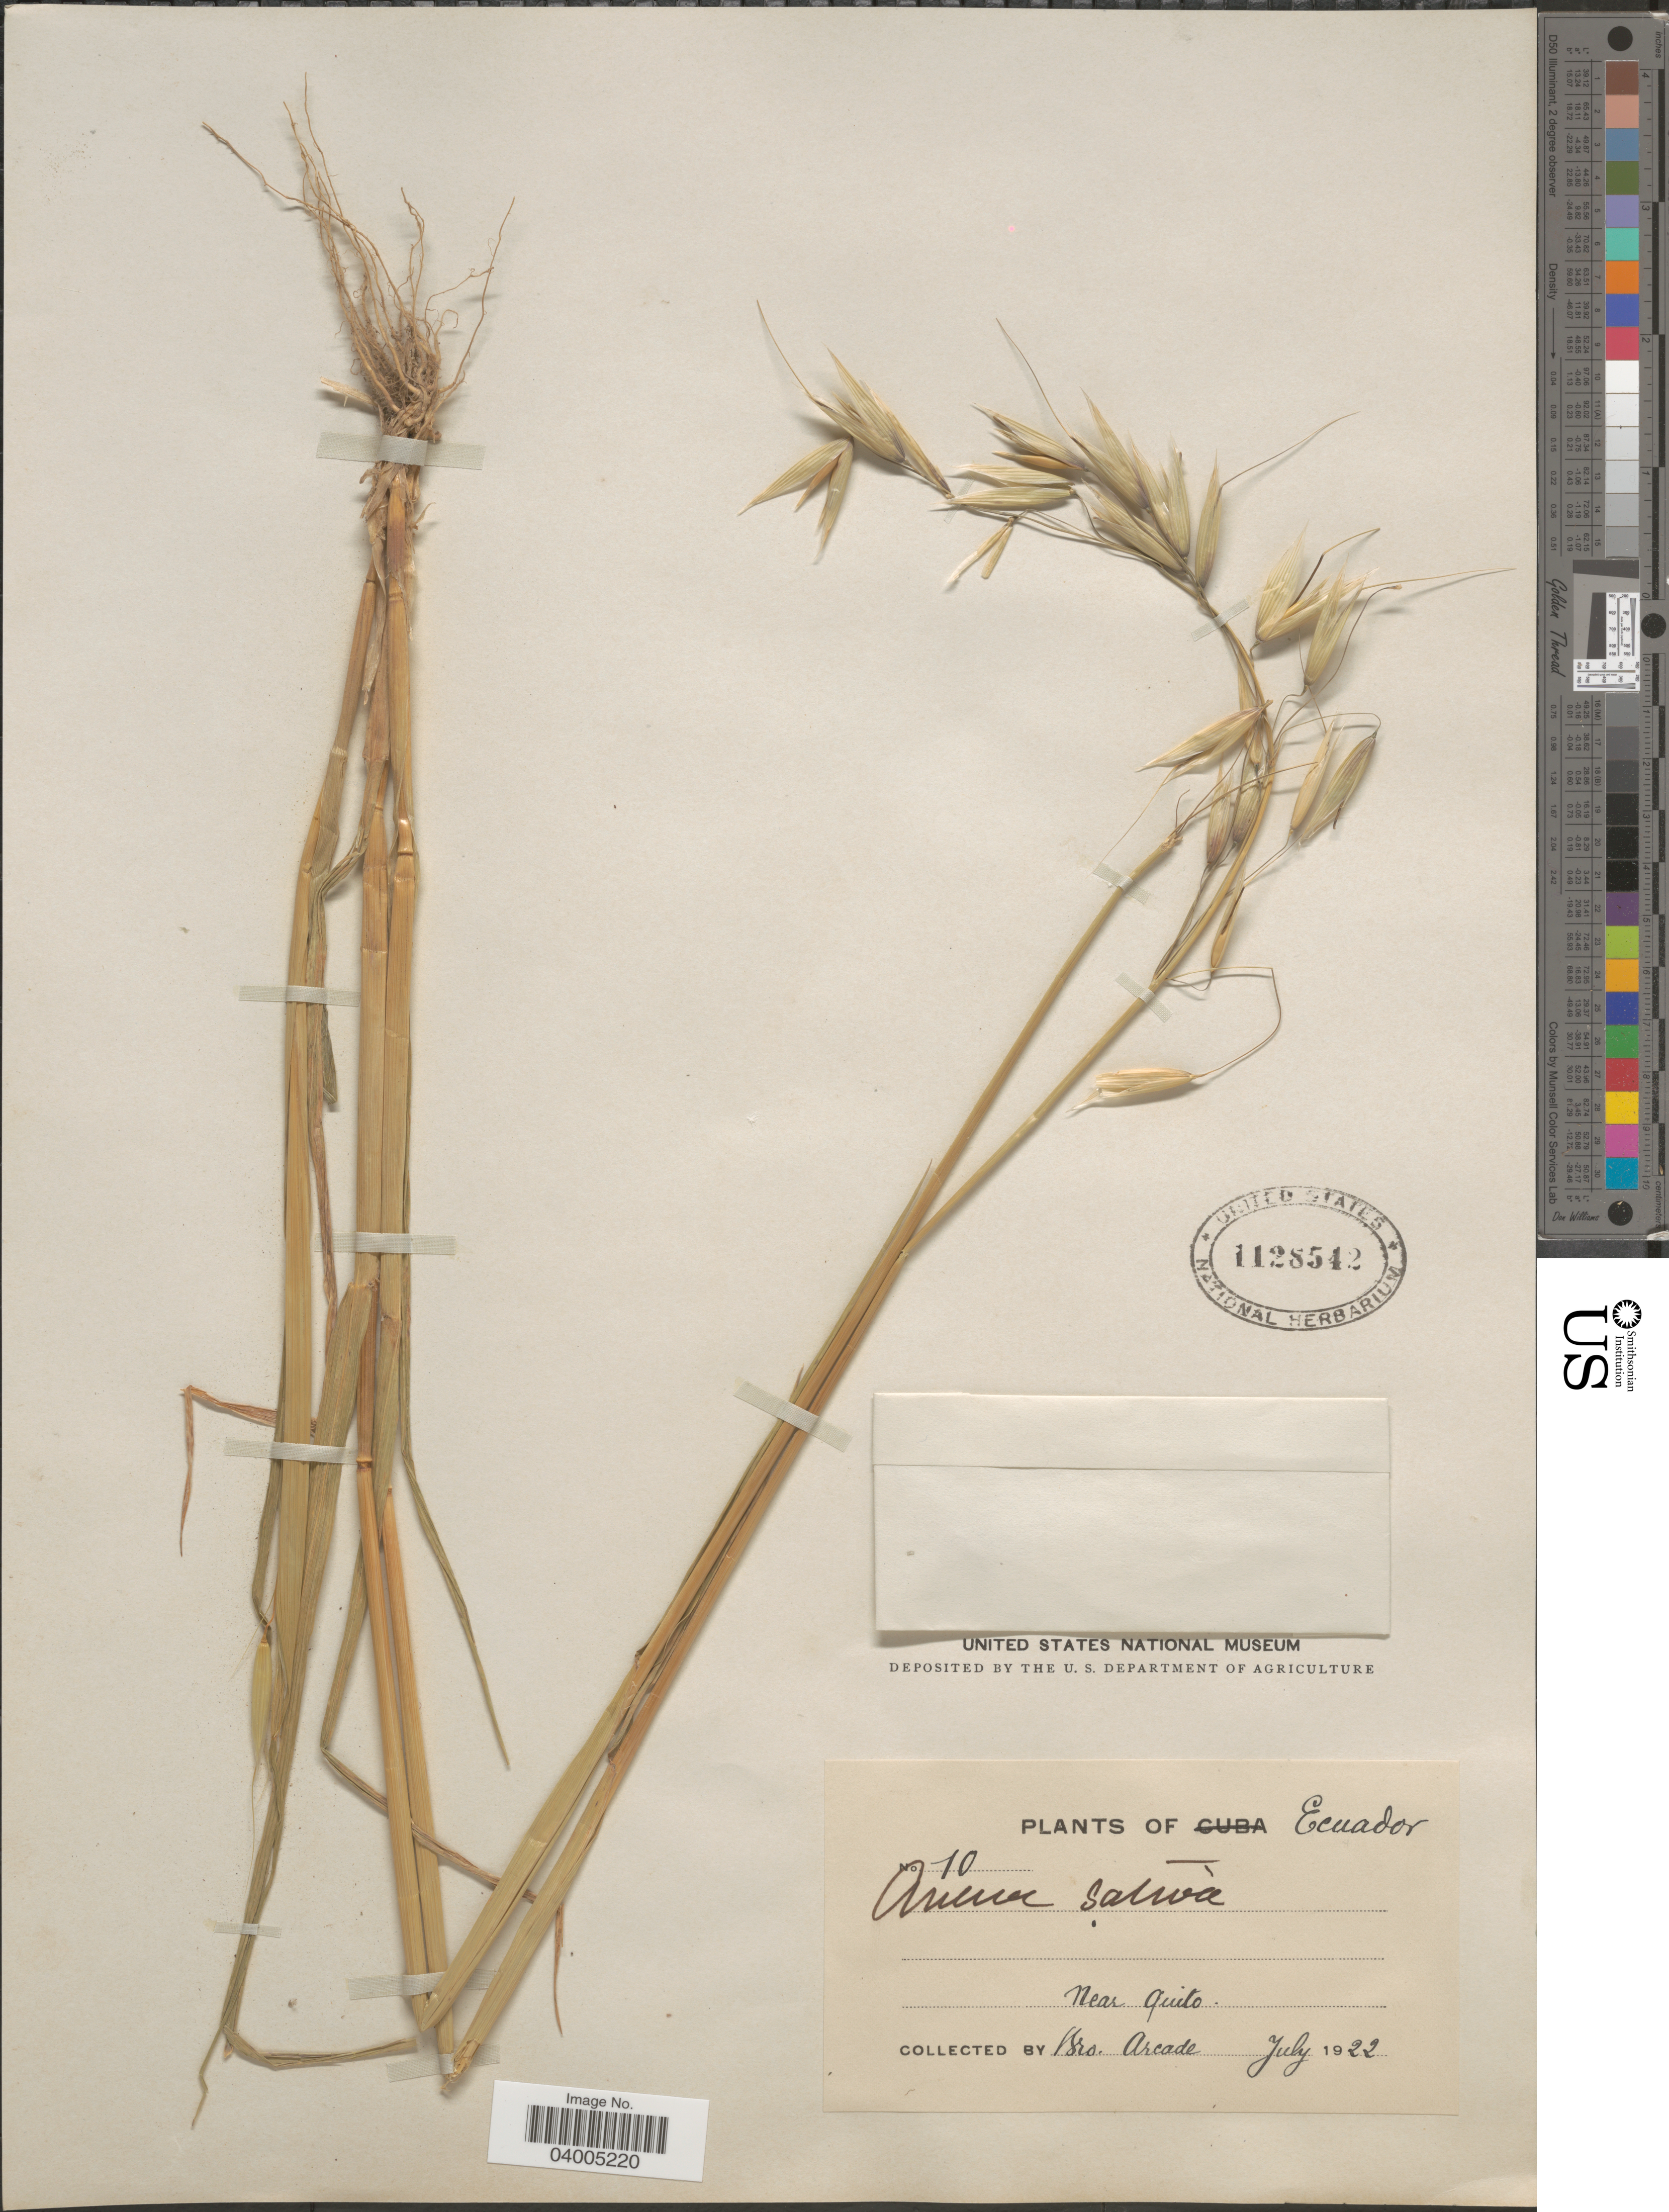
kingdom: Plantae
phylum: Tracheophyta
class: Liliopsida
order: Poales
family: Poaceae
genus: Avena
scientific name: Avena sativa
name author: L.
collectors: Arcade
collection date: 1922-07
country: Ecuador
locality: Near Quito.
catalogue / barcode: US 1128542